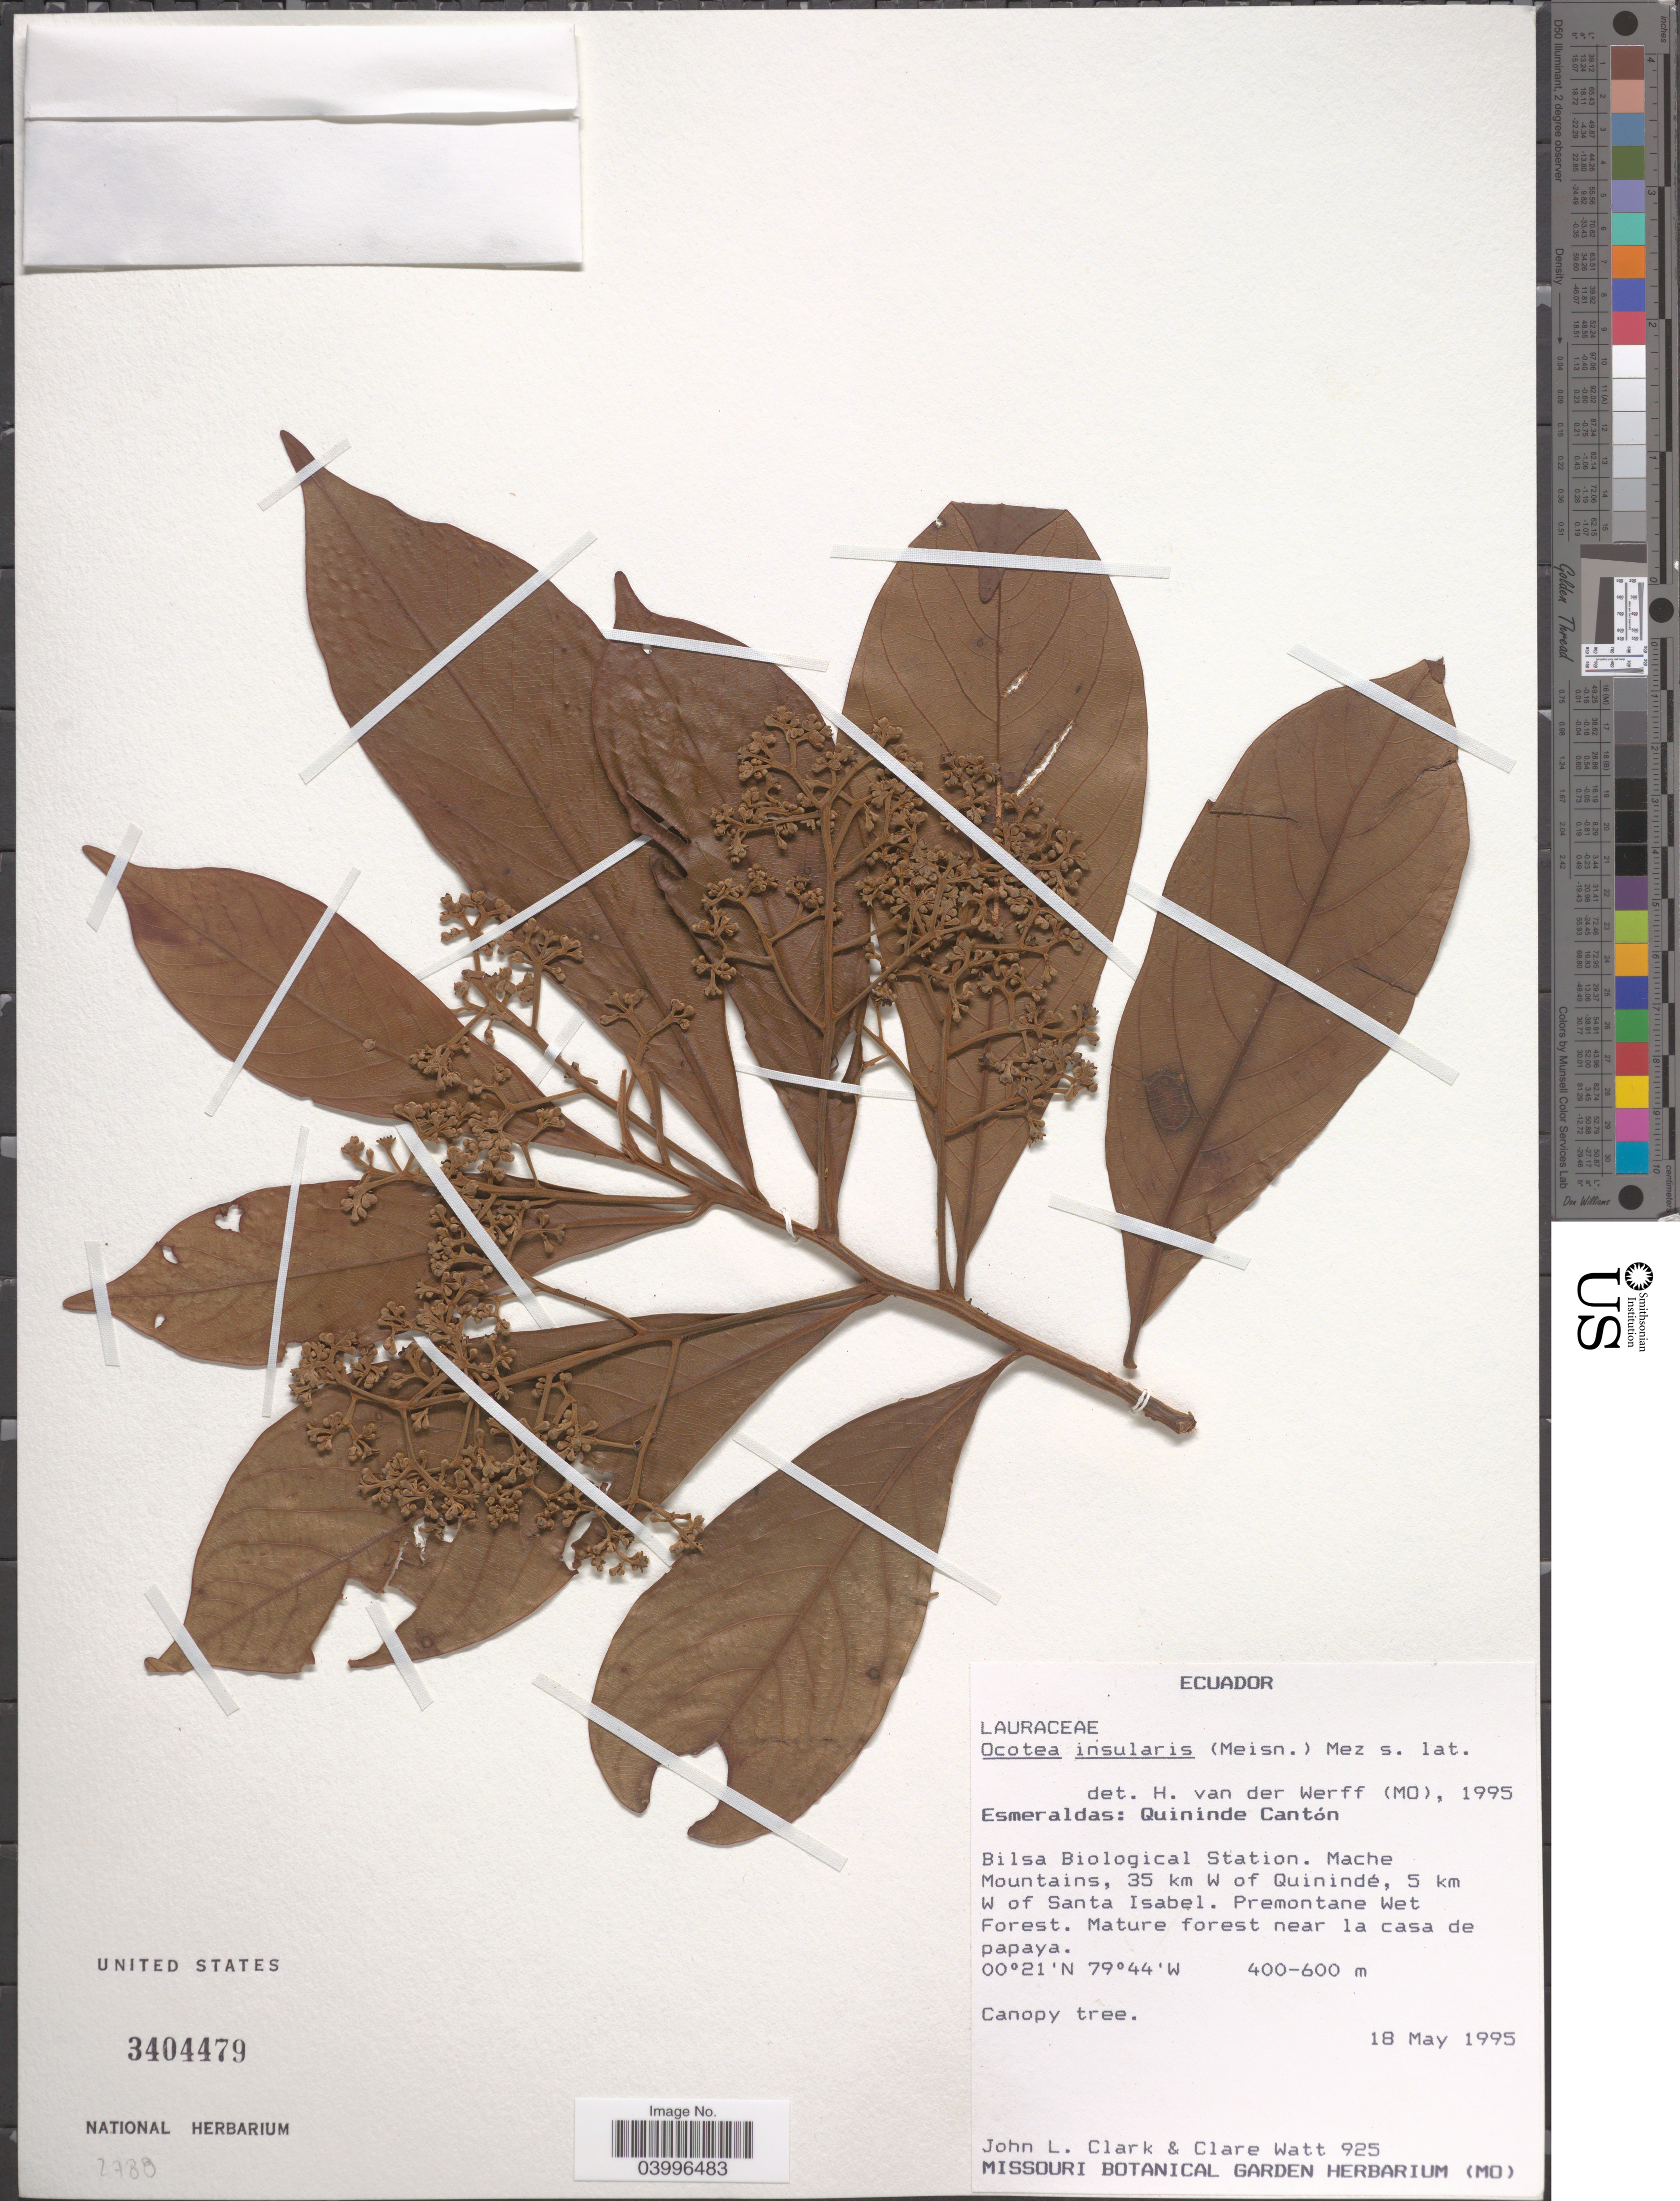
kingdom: Plantae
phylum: Tracheophyta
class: Magnoliopsida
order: Laurales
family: Lauraceae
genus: Ocotea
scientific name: Ocotea insularis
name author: (Meisn.) Mez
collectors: J. L. Clark & C. Watt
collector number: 925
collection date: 1995-05-18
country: Ecuador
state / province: Esmeraldas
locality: Quinindé Cantón. Bilsa Biological Station. Mache Mountains, 35 km W of Quininde, 5 km W of Santa Isabel. Premontane Wet Forest. Mature forest near la casa de papaya.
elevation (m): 400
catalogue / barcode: US 3404479